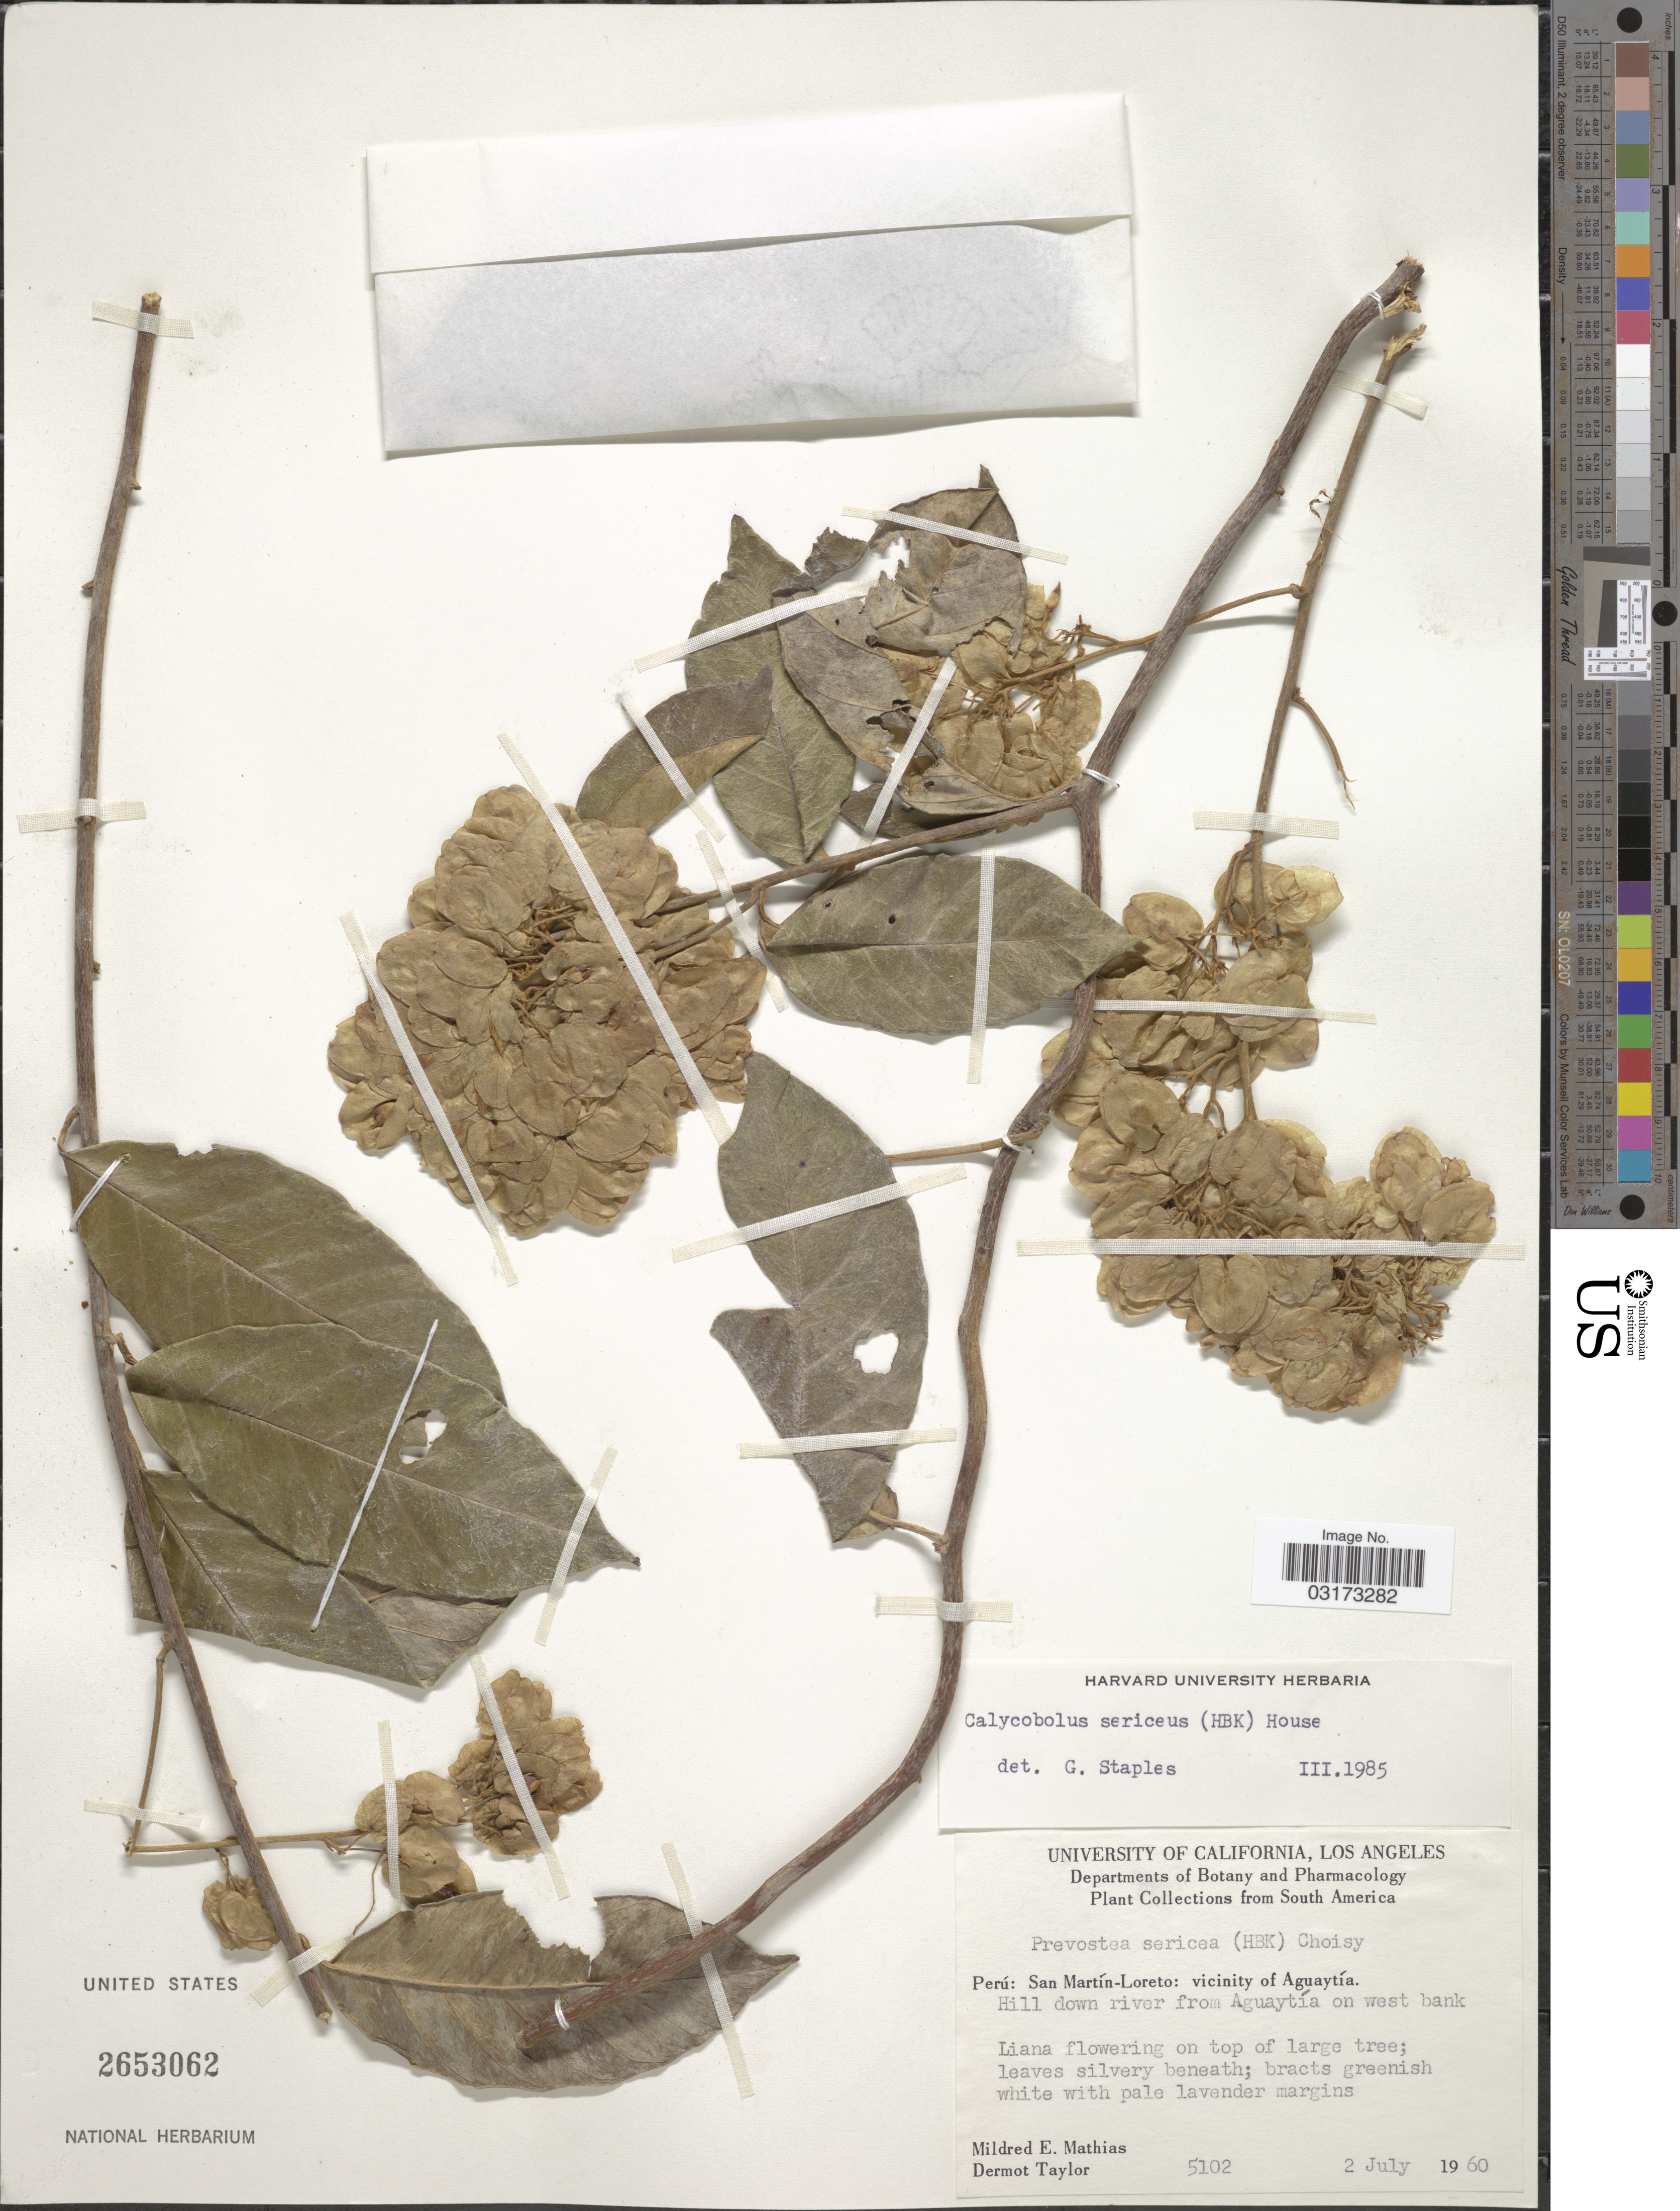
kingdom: Plantae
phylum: Tracheophyta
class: Magnoliopsida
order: Solanales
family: Convolvulaceae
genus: Calycobolus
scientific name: Calycobolus sericeus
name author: (Kunth) House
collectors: M. E. Mathias & D. Taylor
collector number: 5102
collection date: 1960-07-02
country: Peru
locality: San Martín-Loreto: vicinity of Aguaytía. Hill down river from Aguaytía on west bank.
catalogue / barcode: US 2653062